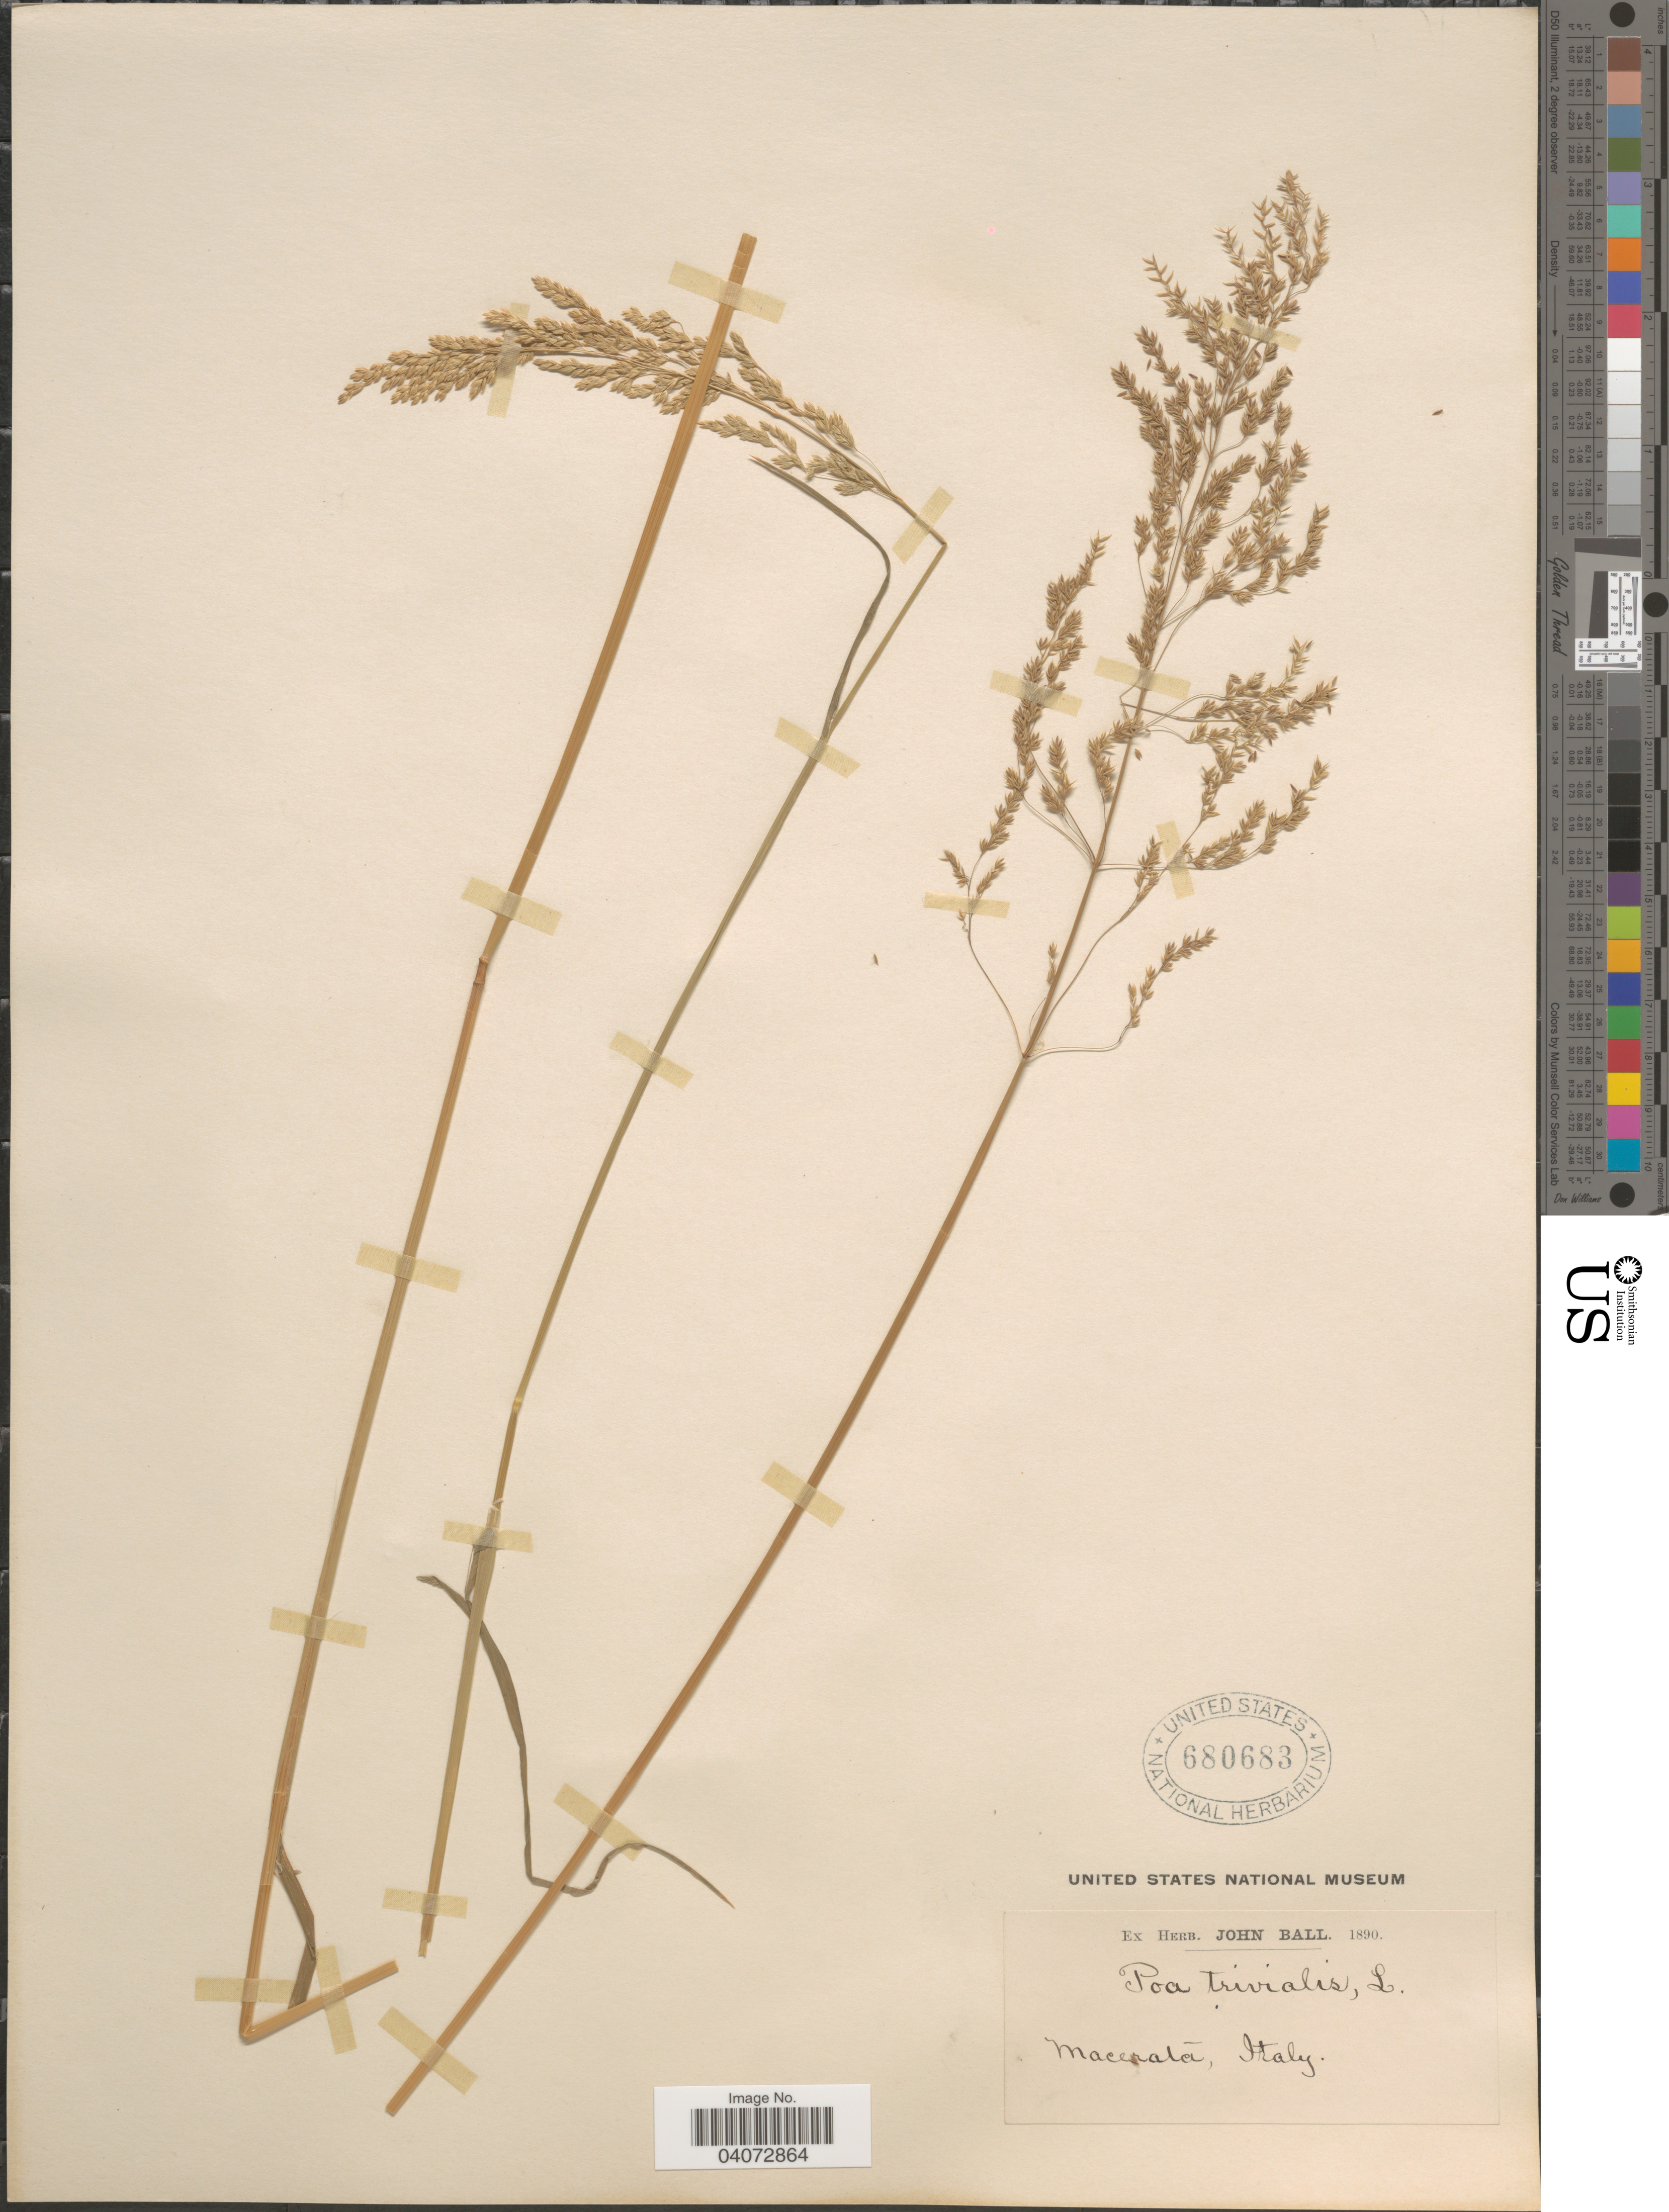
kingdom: Plantae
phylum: Tracheophyta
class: Liliopsida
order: Poales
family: Poaceae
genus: Poa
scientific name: Poa trivialis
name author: L.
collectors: J. Ball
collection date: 1890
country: Italy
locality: Macerata.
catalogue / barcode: US 680683